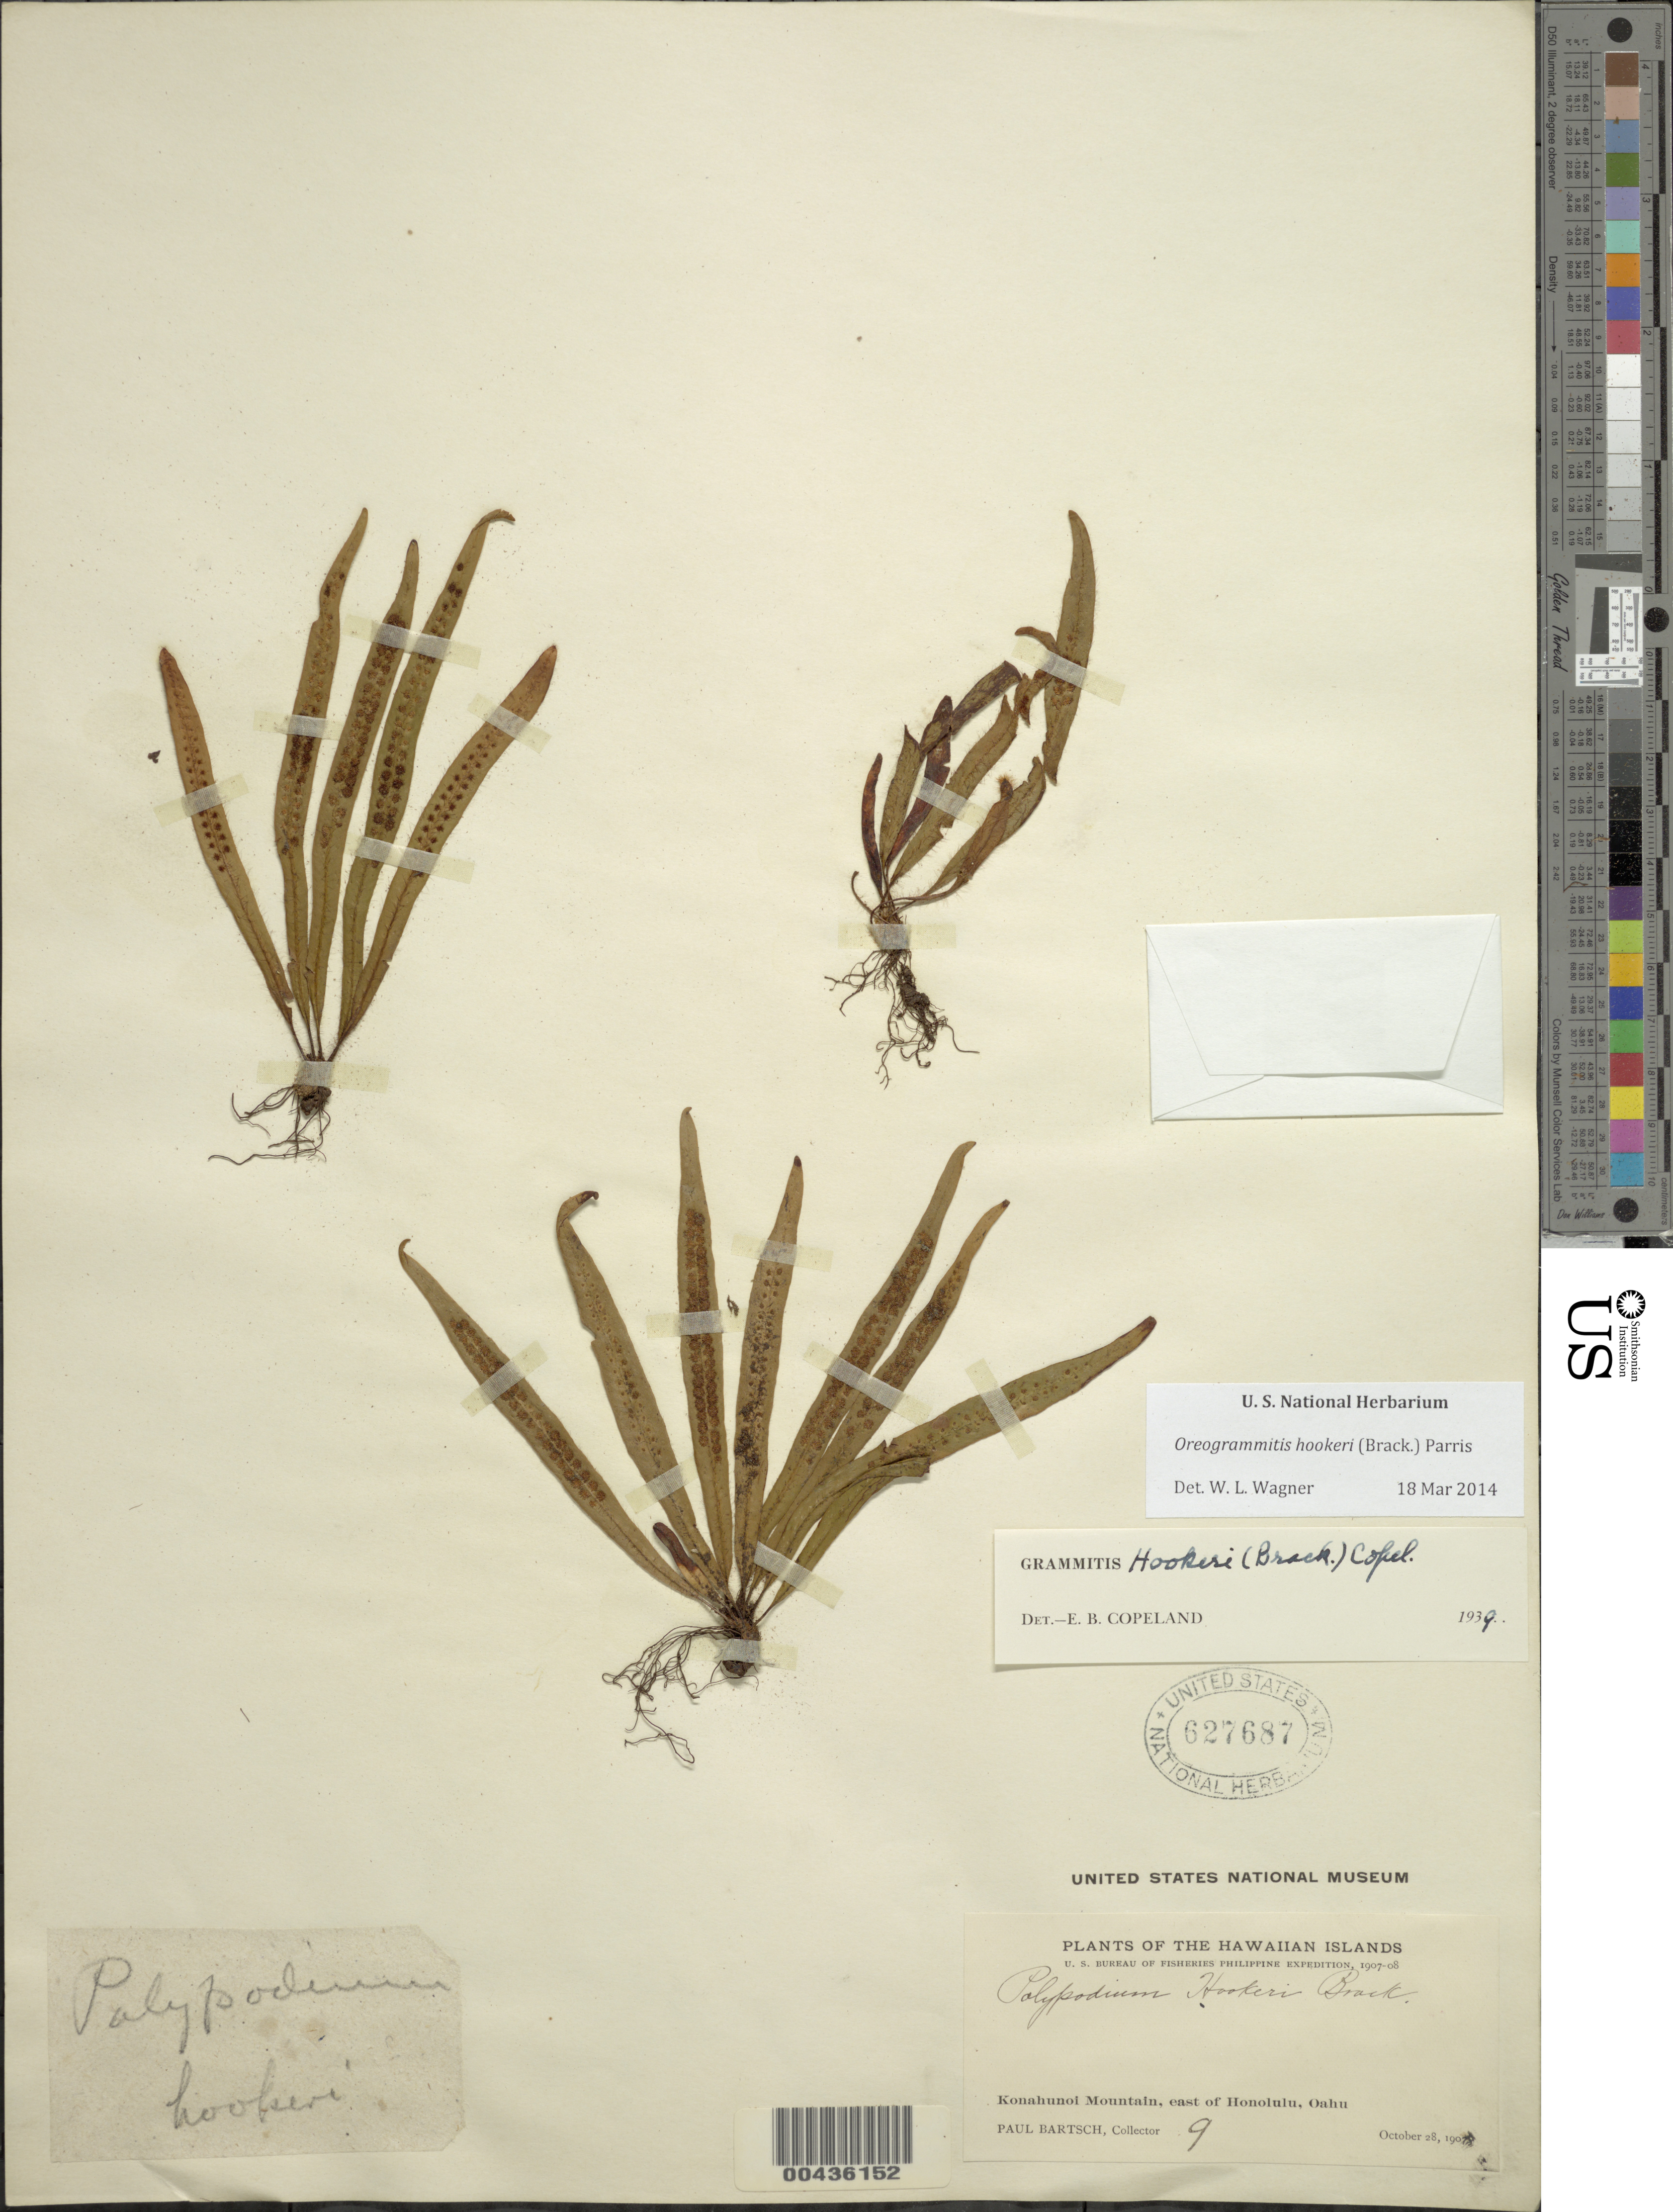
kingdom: Plantae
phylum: Tracheophyta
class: Polypodiopsida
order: Polypodiales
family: Polypodiaceae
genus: Oreogrammitis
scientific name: Oreogrammitis hookeri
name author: (Brack.) Parris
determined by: Wagner, W. L., (BOT), Smithsonian Institution - National Museum of Natural History (UNITED STATES)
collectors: P. Bartsch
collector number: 9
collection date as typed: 28 Oct 1907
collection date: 1907-10-28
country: United States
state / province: Hawaii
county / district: Honolulu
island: Oahu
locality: Konahunoi Mountain, E of Honolulu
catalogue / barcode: US 627687